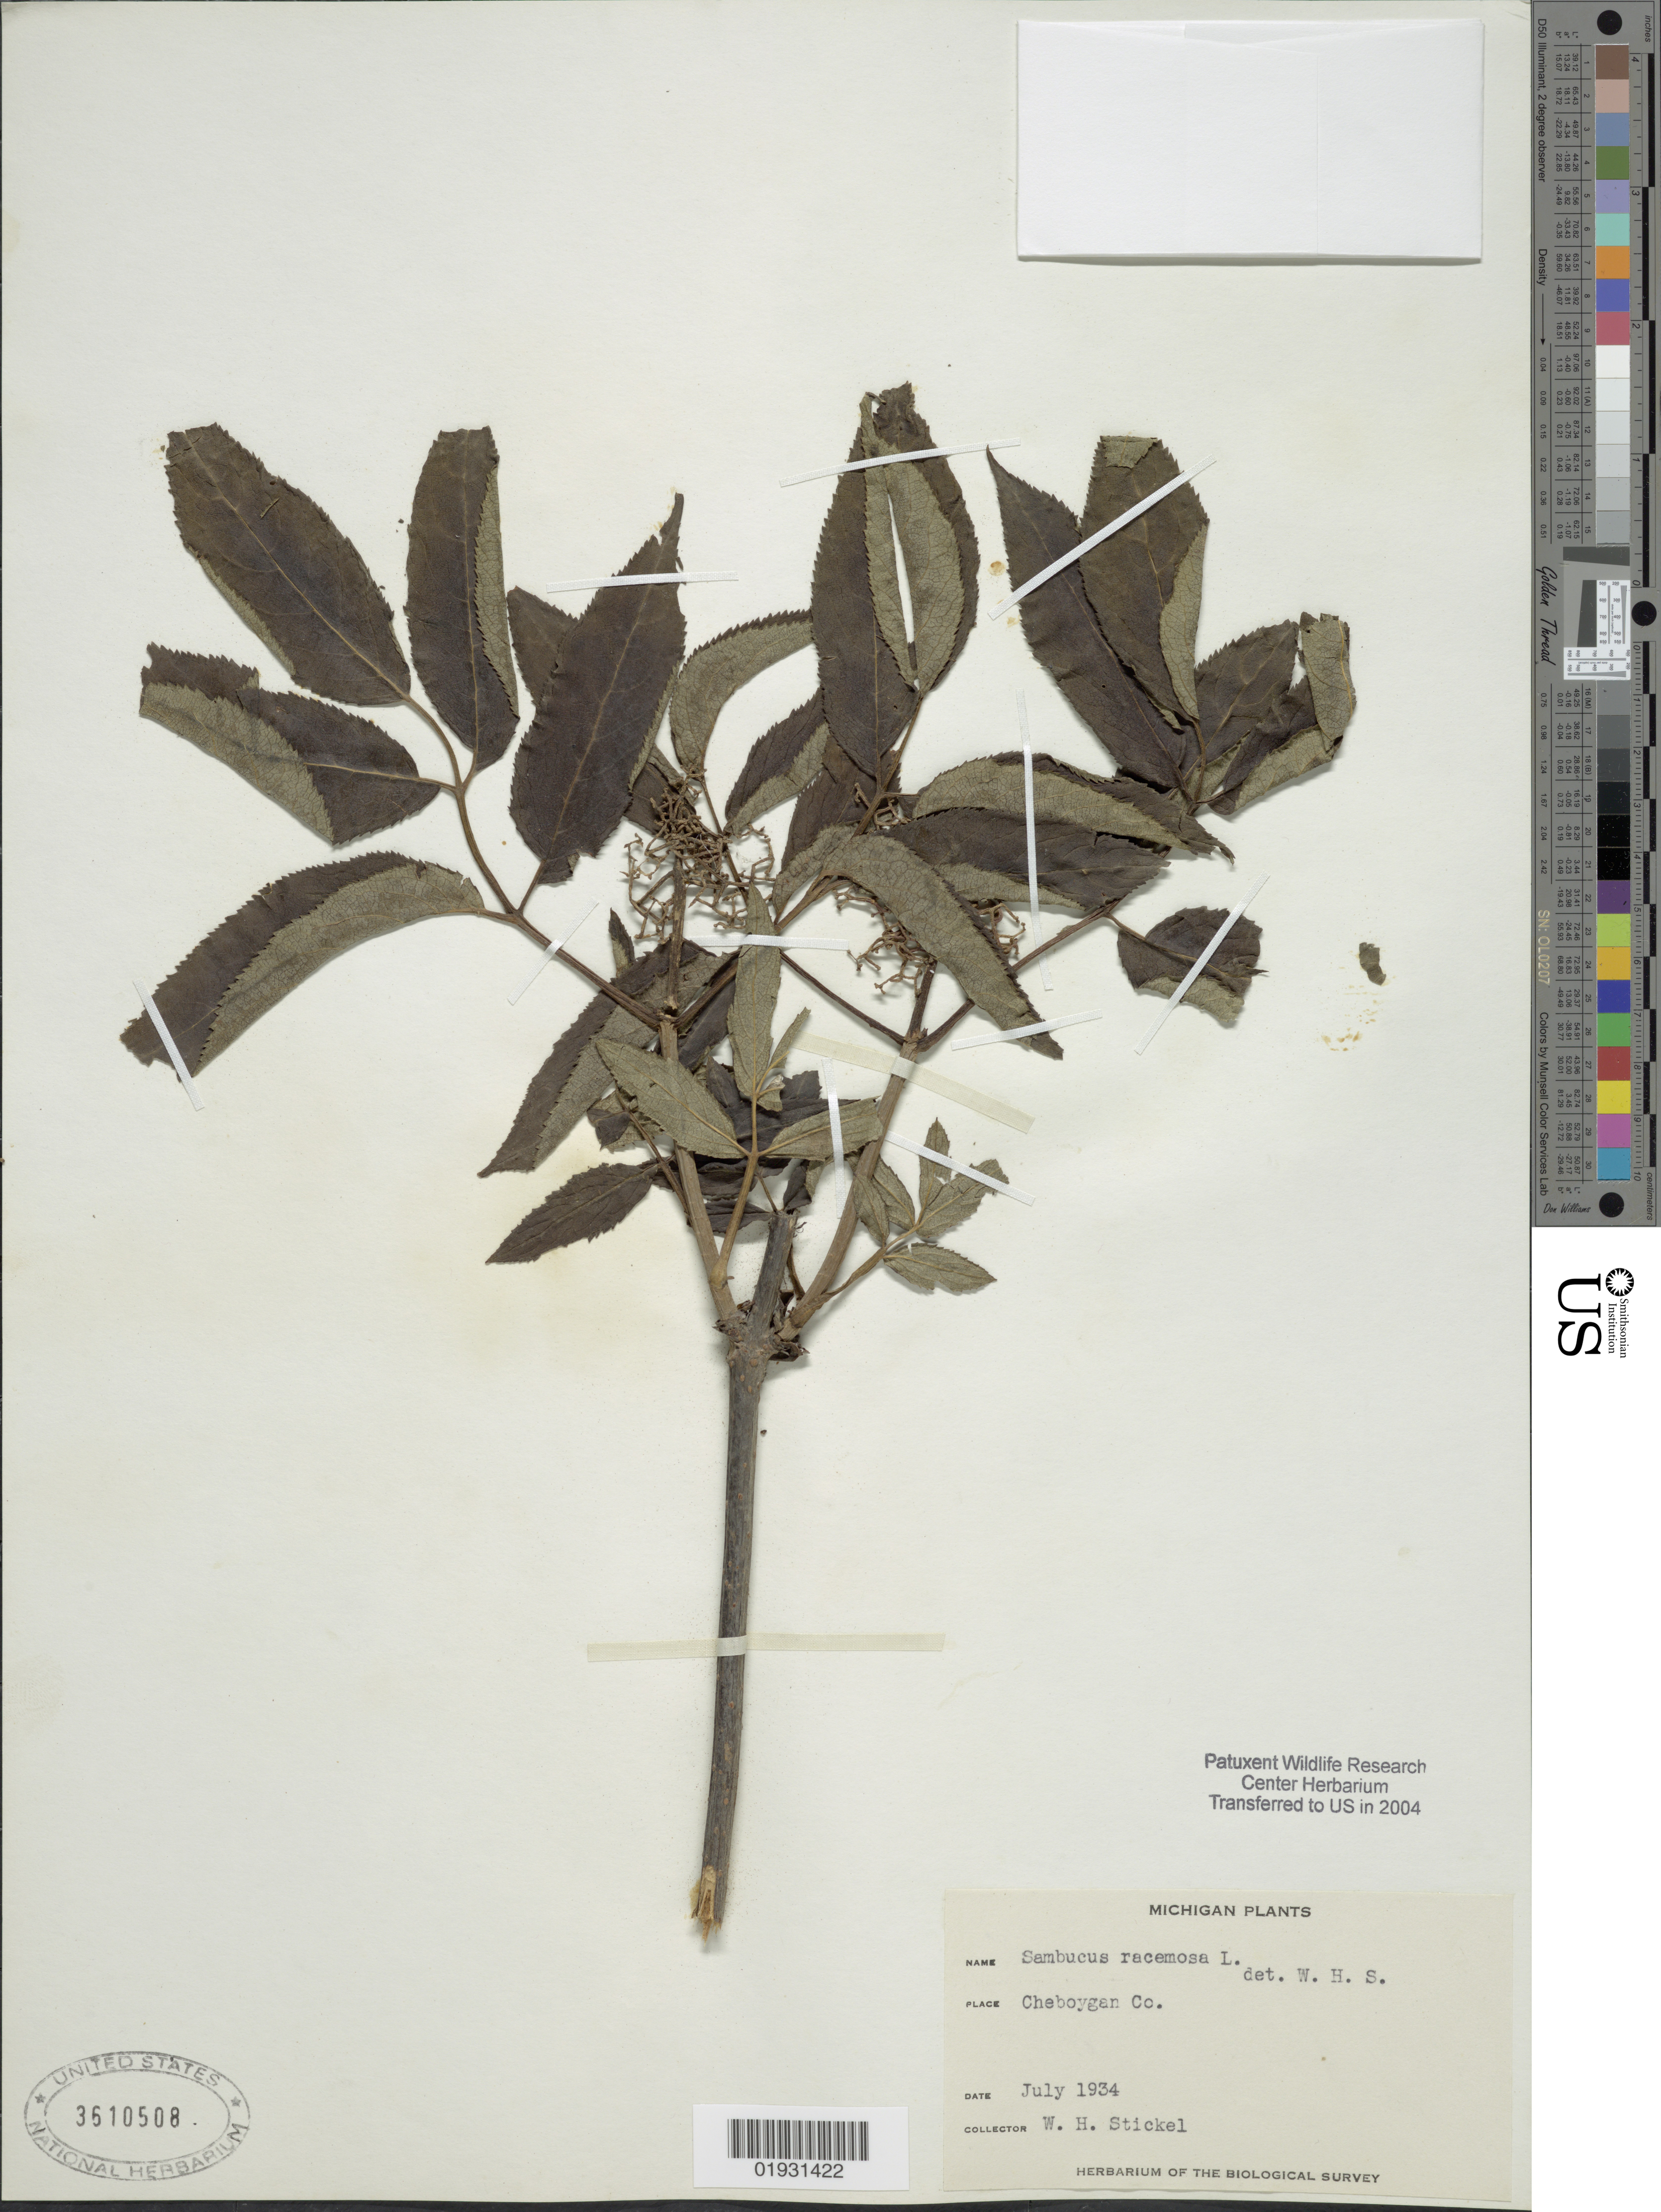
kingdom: Plantae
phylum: Tracheophyta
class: Magnoliopsida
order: Dipsacales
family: Viburnaceae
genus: Sambucus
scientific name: Sambucus racemosa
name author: L.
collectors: W. Stickel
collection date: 1934-07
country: United States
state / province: Michigan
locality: Cheboygan Co.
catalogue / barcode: US 3610508